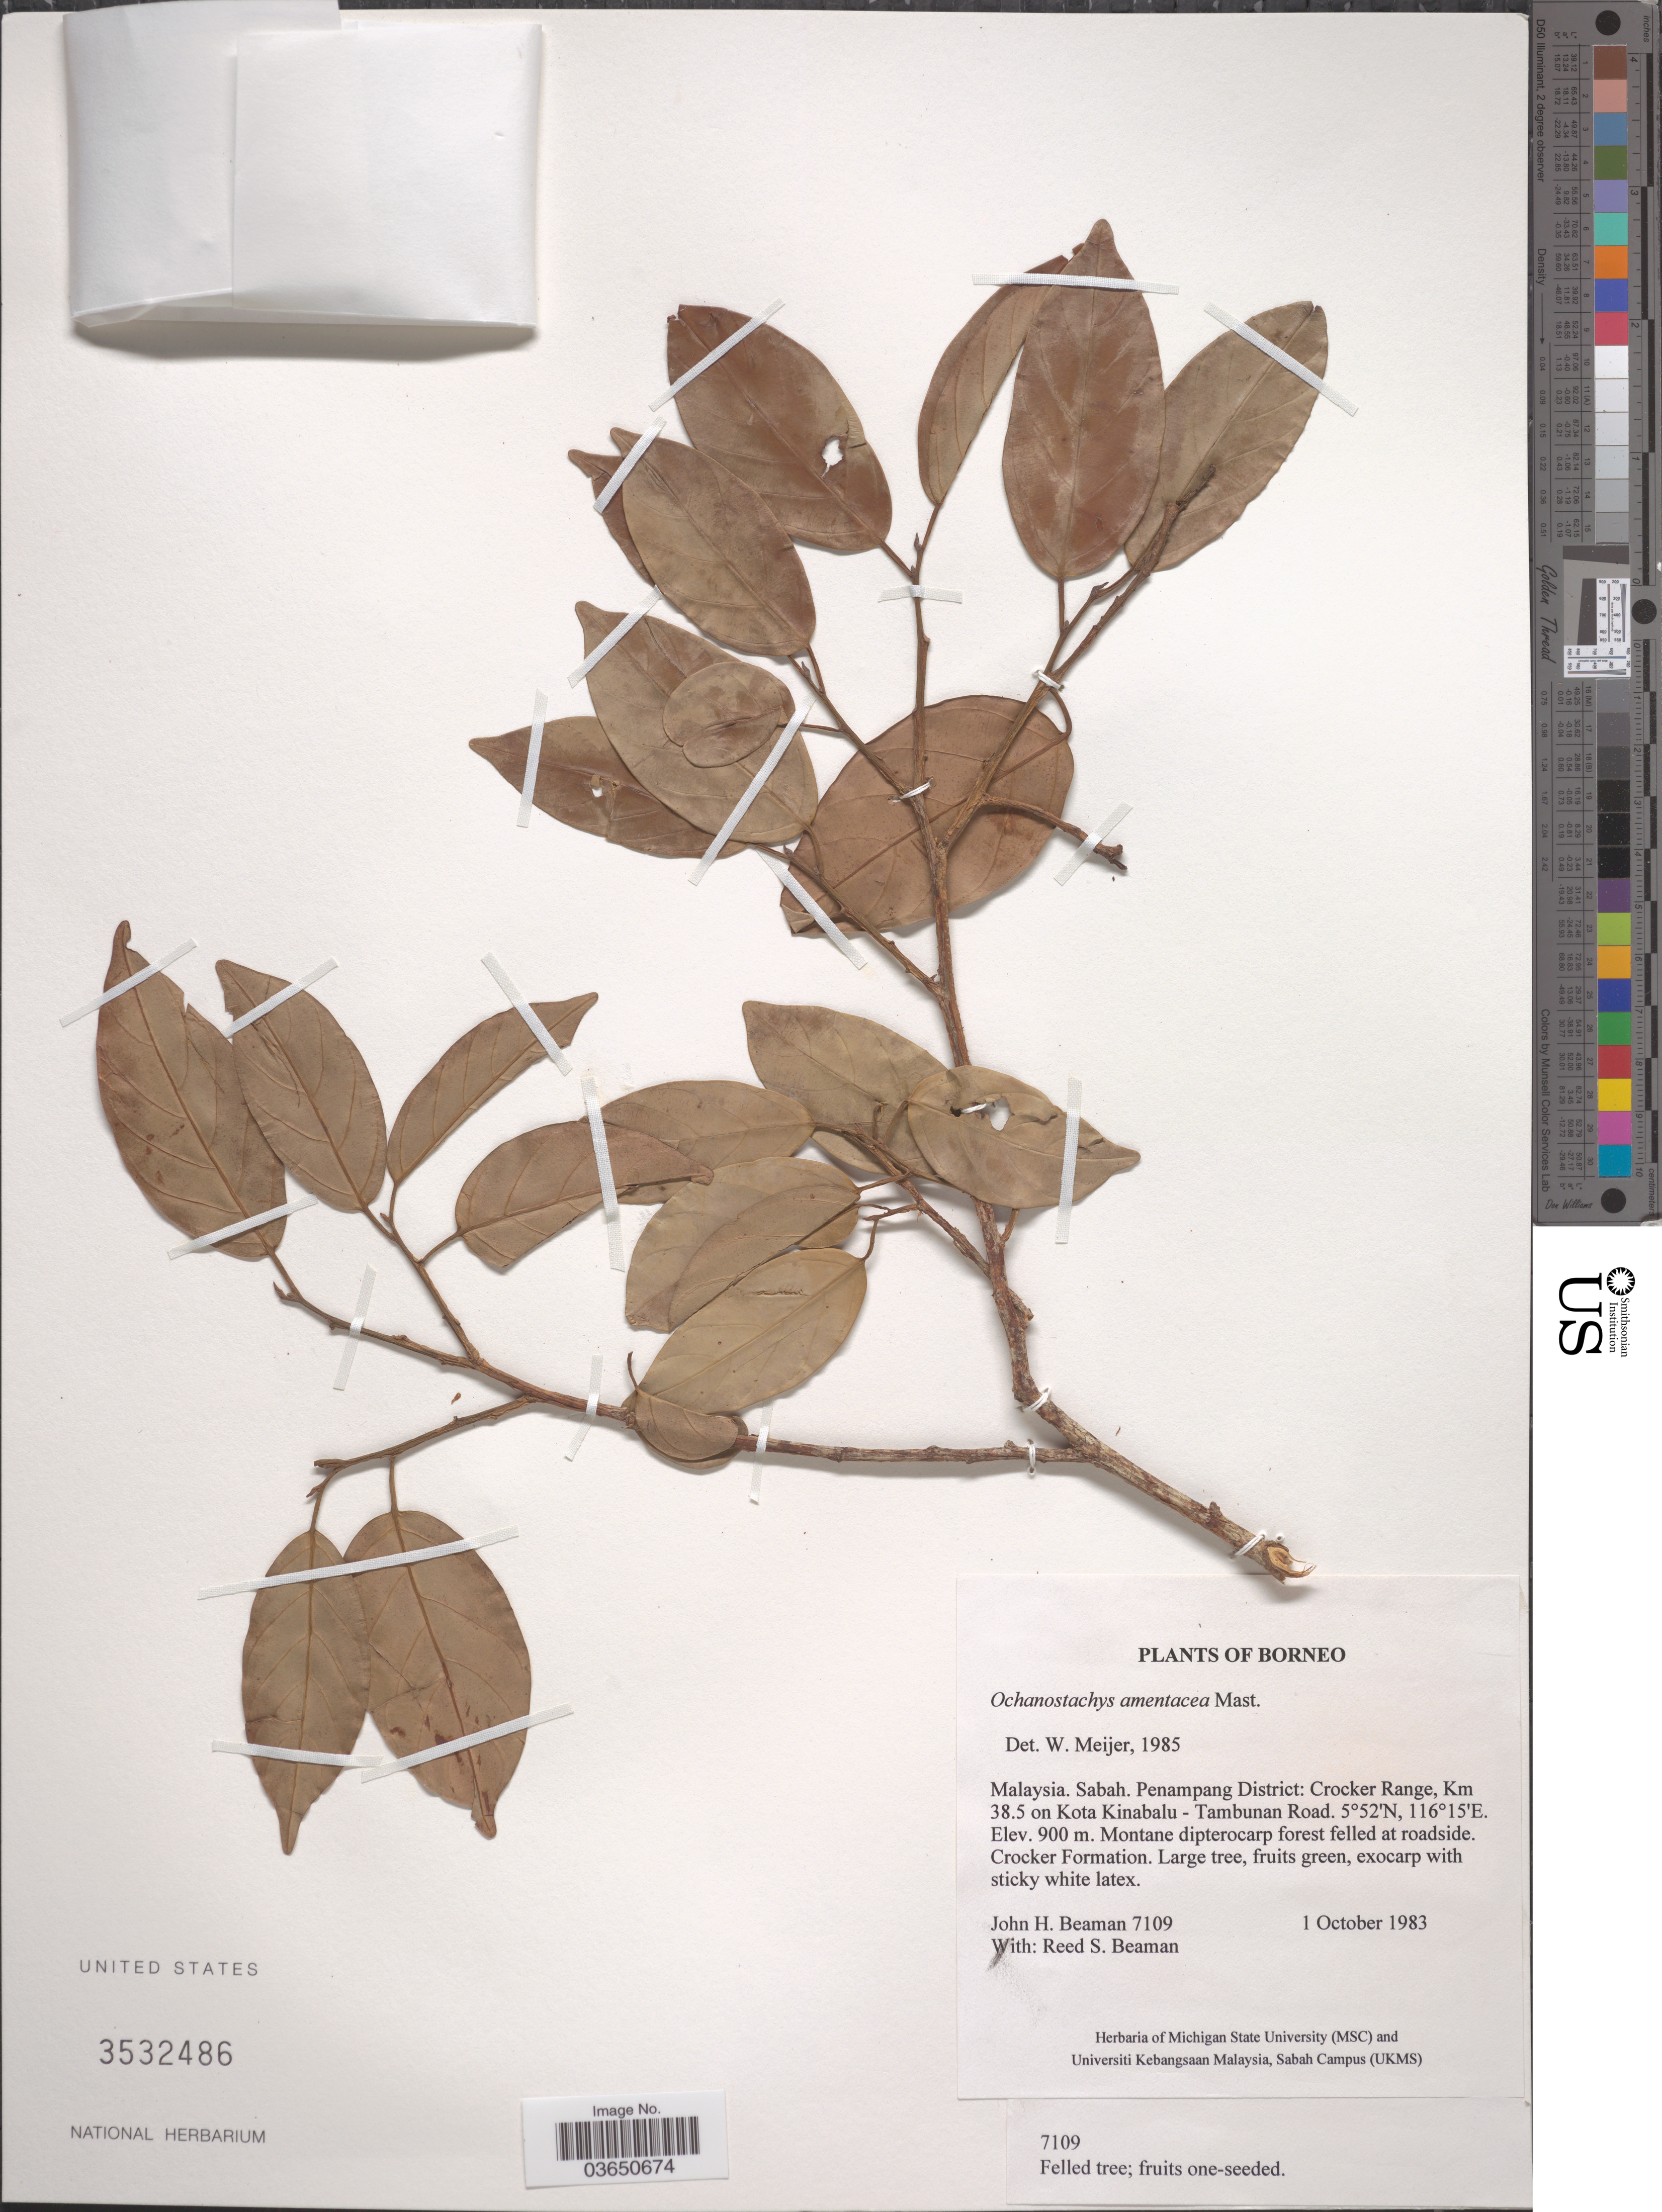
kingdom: Plantae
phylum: Tracheophyta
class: Magnoliopsida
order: Santalales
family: Coulaceae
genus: Ochanostachys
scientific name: Ochanostachys amentacea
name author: Mast.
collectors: J. H. Beaman & R. S. Beaman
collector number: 7109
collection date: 1983-10-01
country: Malaysia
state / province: Sabah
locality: Borneo. Penampang District: Crocker Range, Km 38.5 on Kota Kinabalu - Tambunan Road.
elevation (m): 900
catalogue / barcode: US 3532486